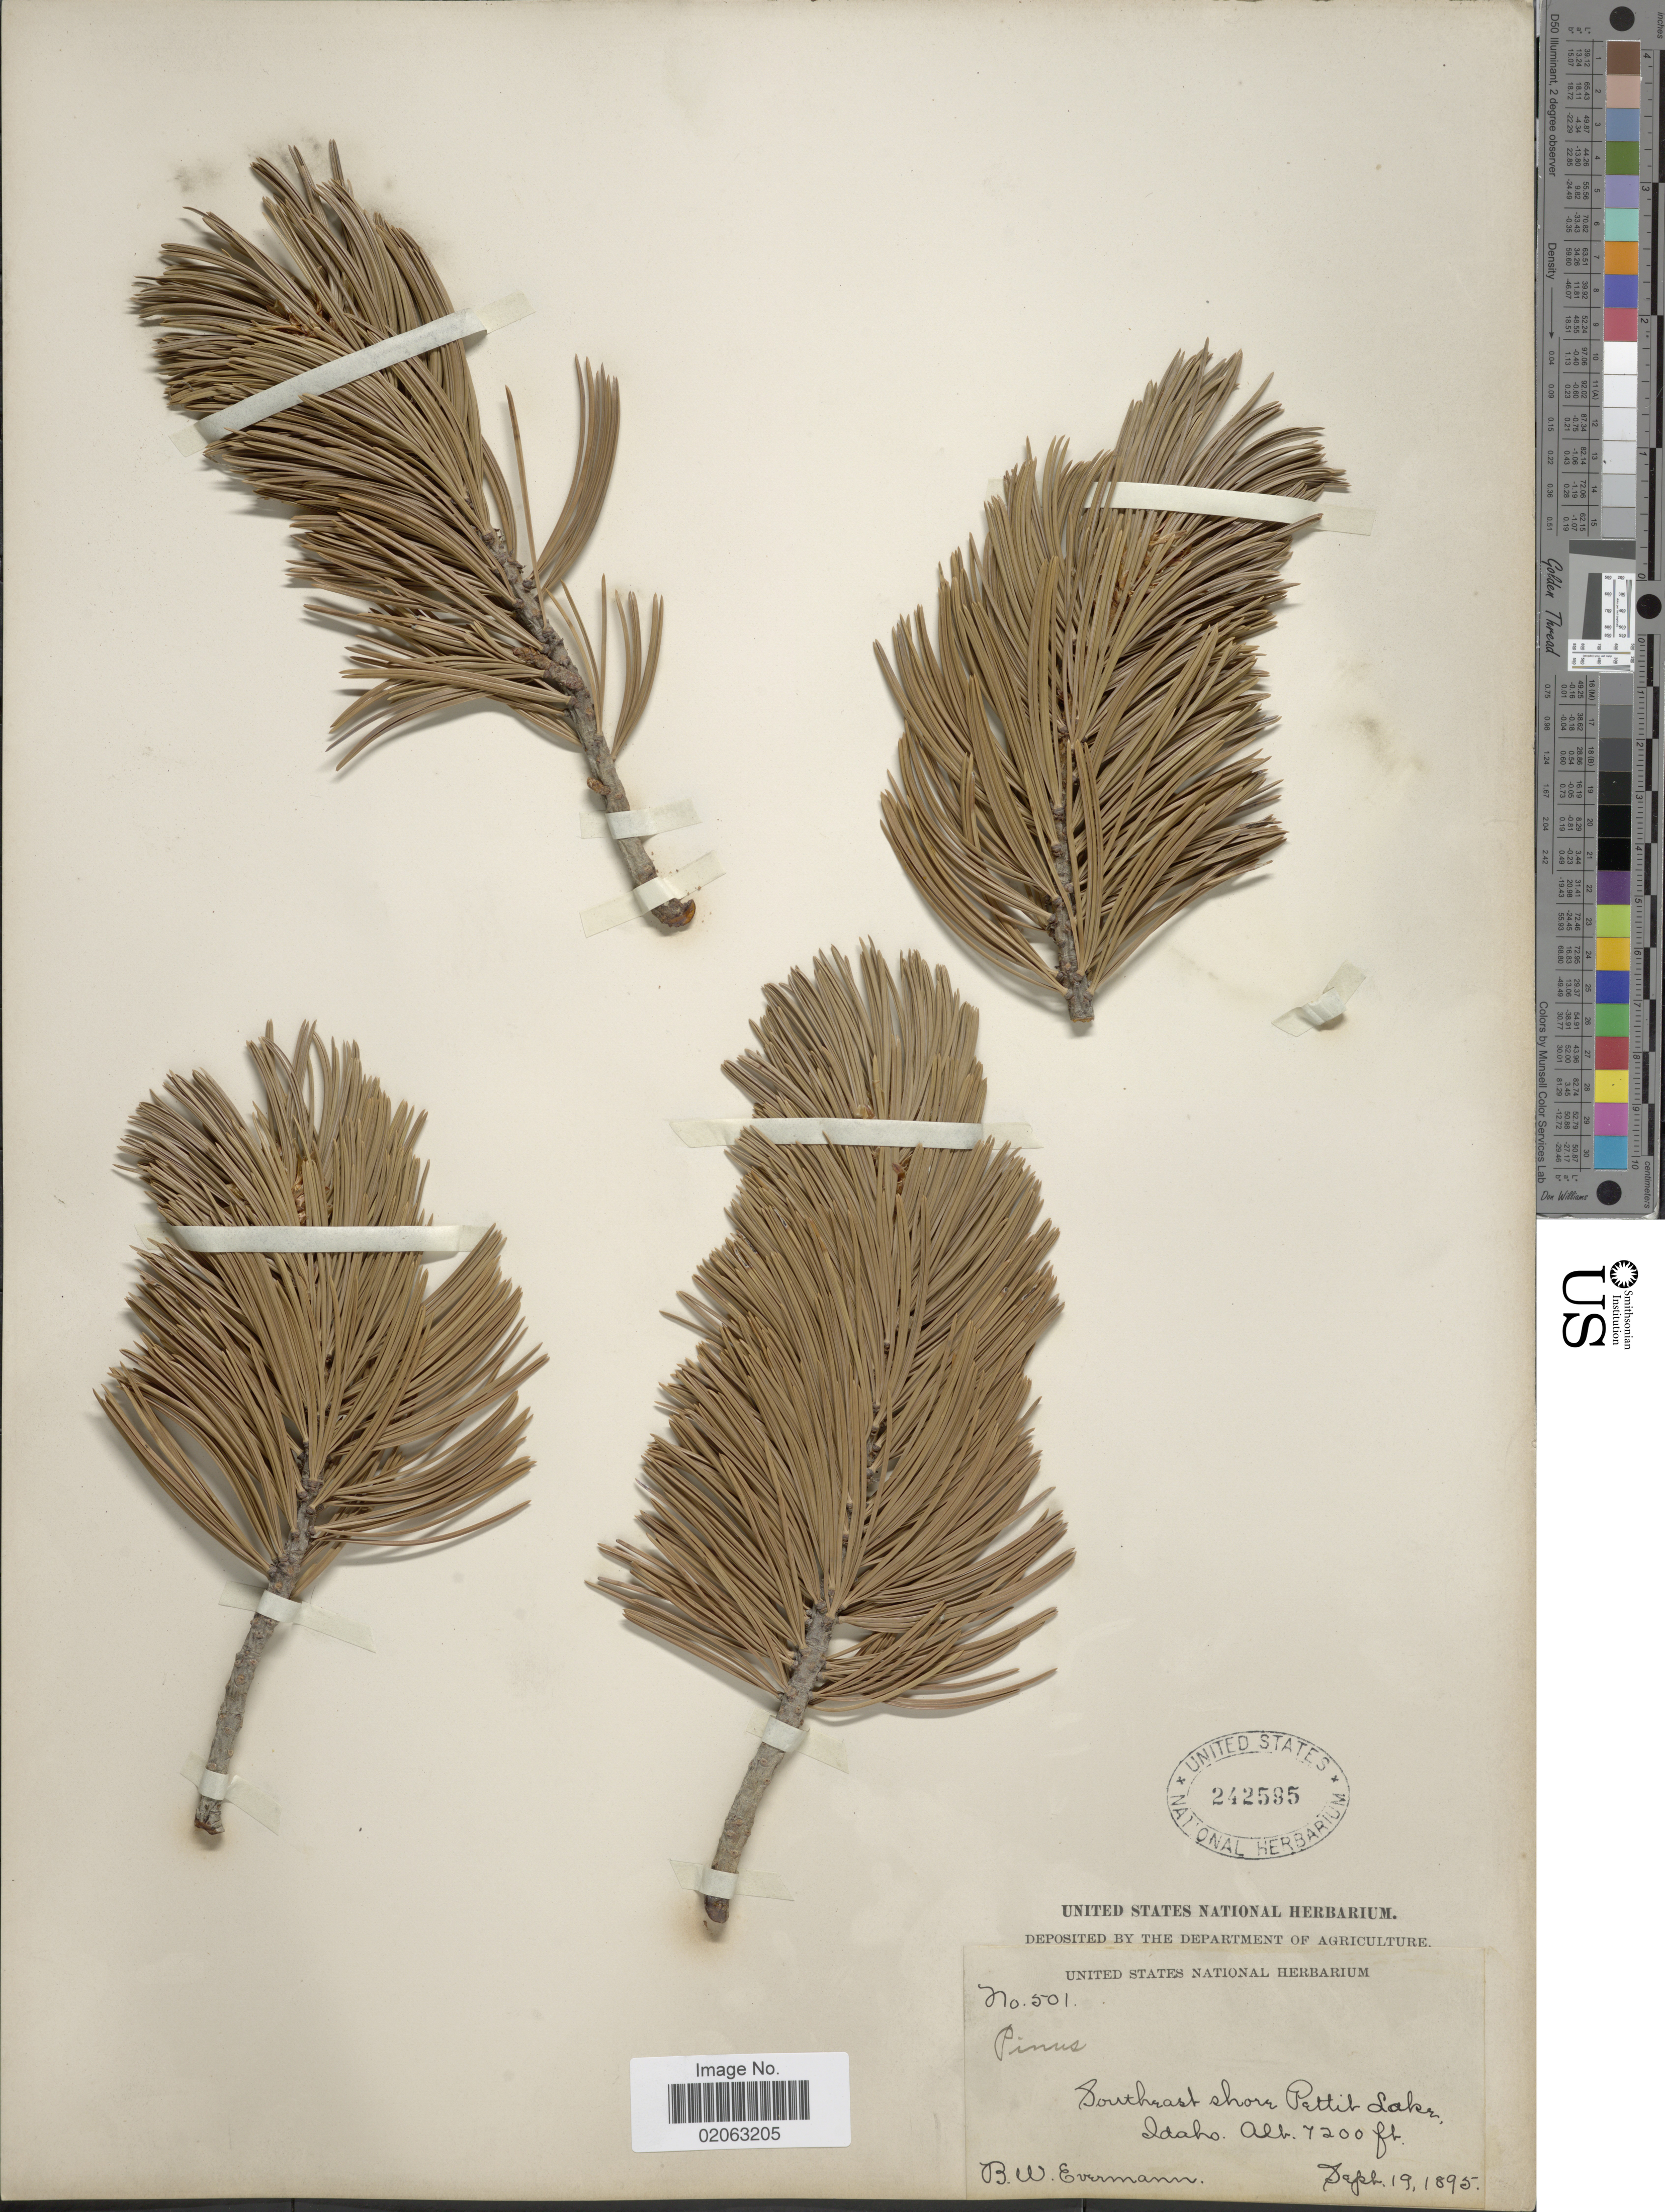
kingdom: Plantae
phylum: Tracheophyta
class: Pinopsida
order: Pinales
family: Pinaceae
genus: Pinus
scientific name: Pinus albicaulis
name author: Engelm.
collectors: B. W. Evermann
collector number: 501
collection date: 1895-09-19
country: United States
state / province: Idaho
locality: Southeast shore Pettit Lake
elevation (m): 2195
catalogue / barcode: US 242595